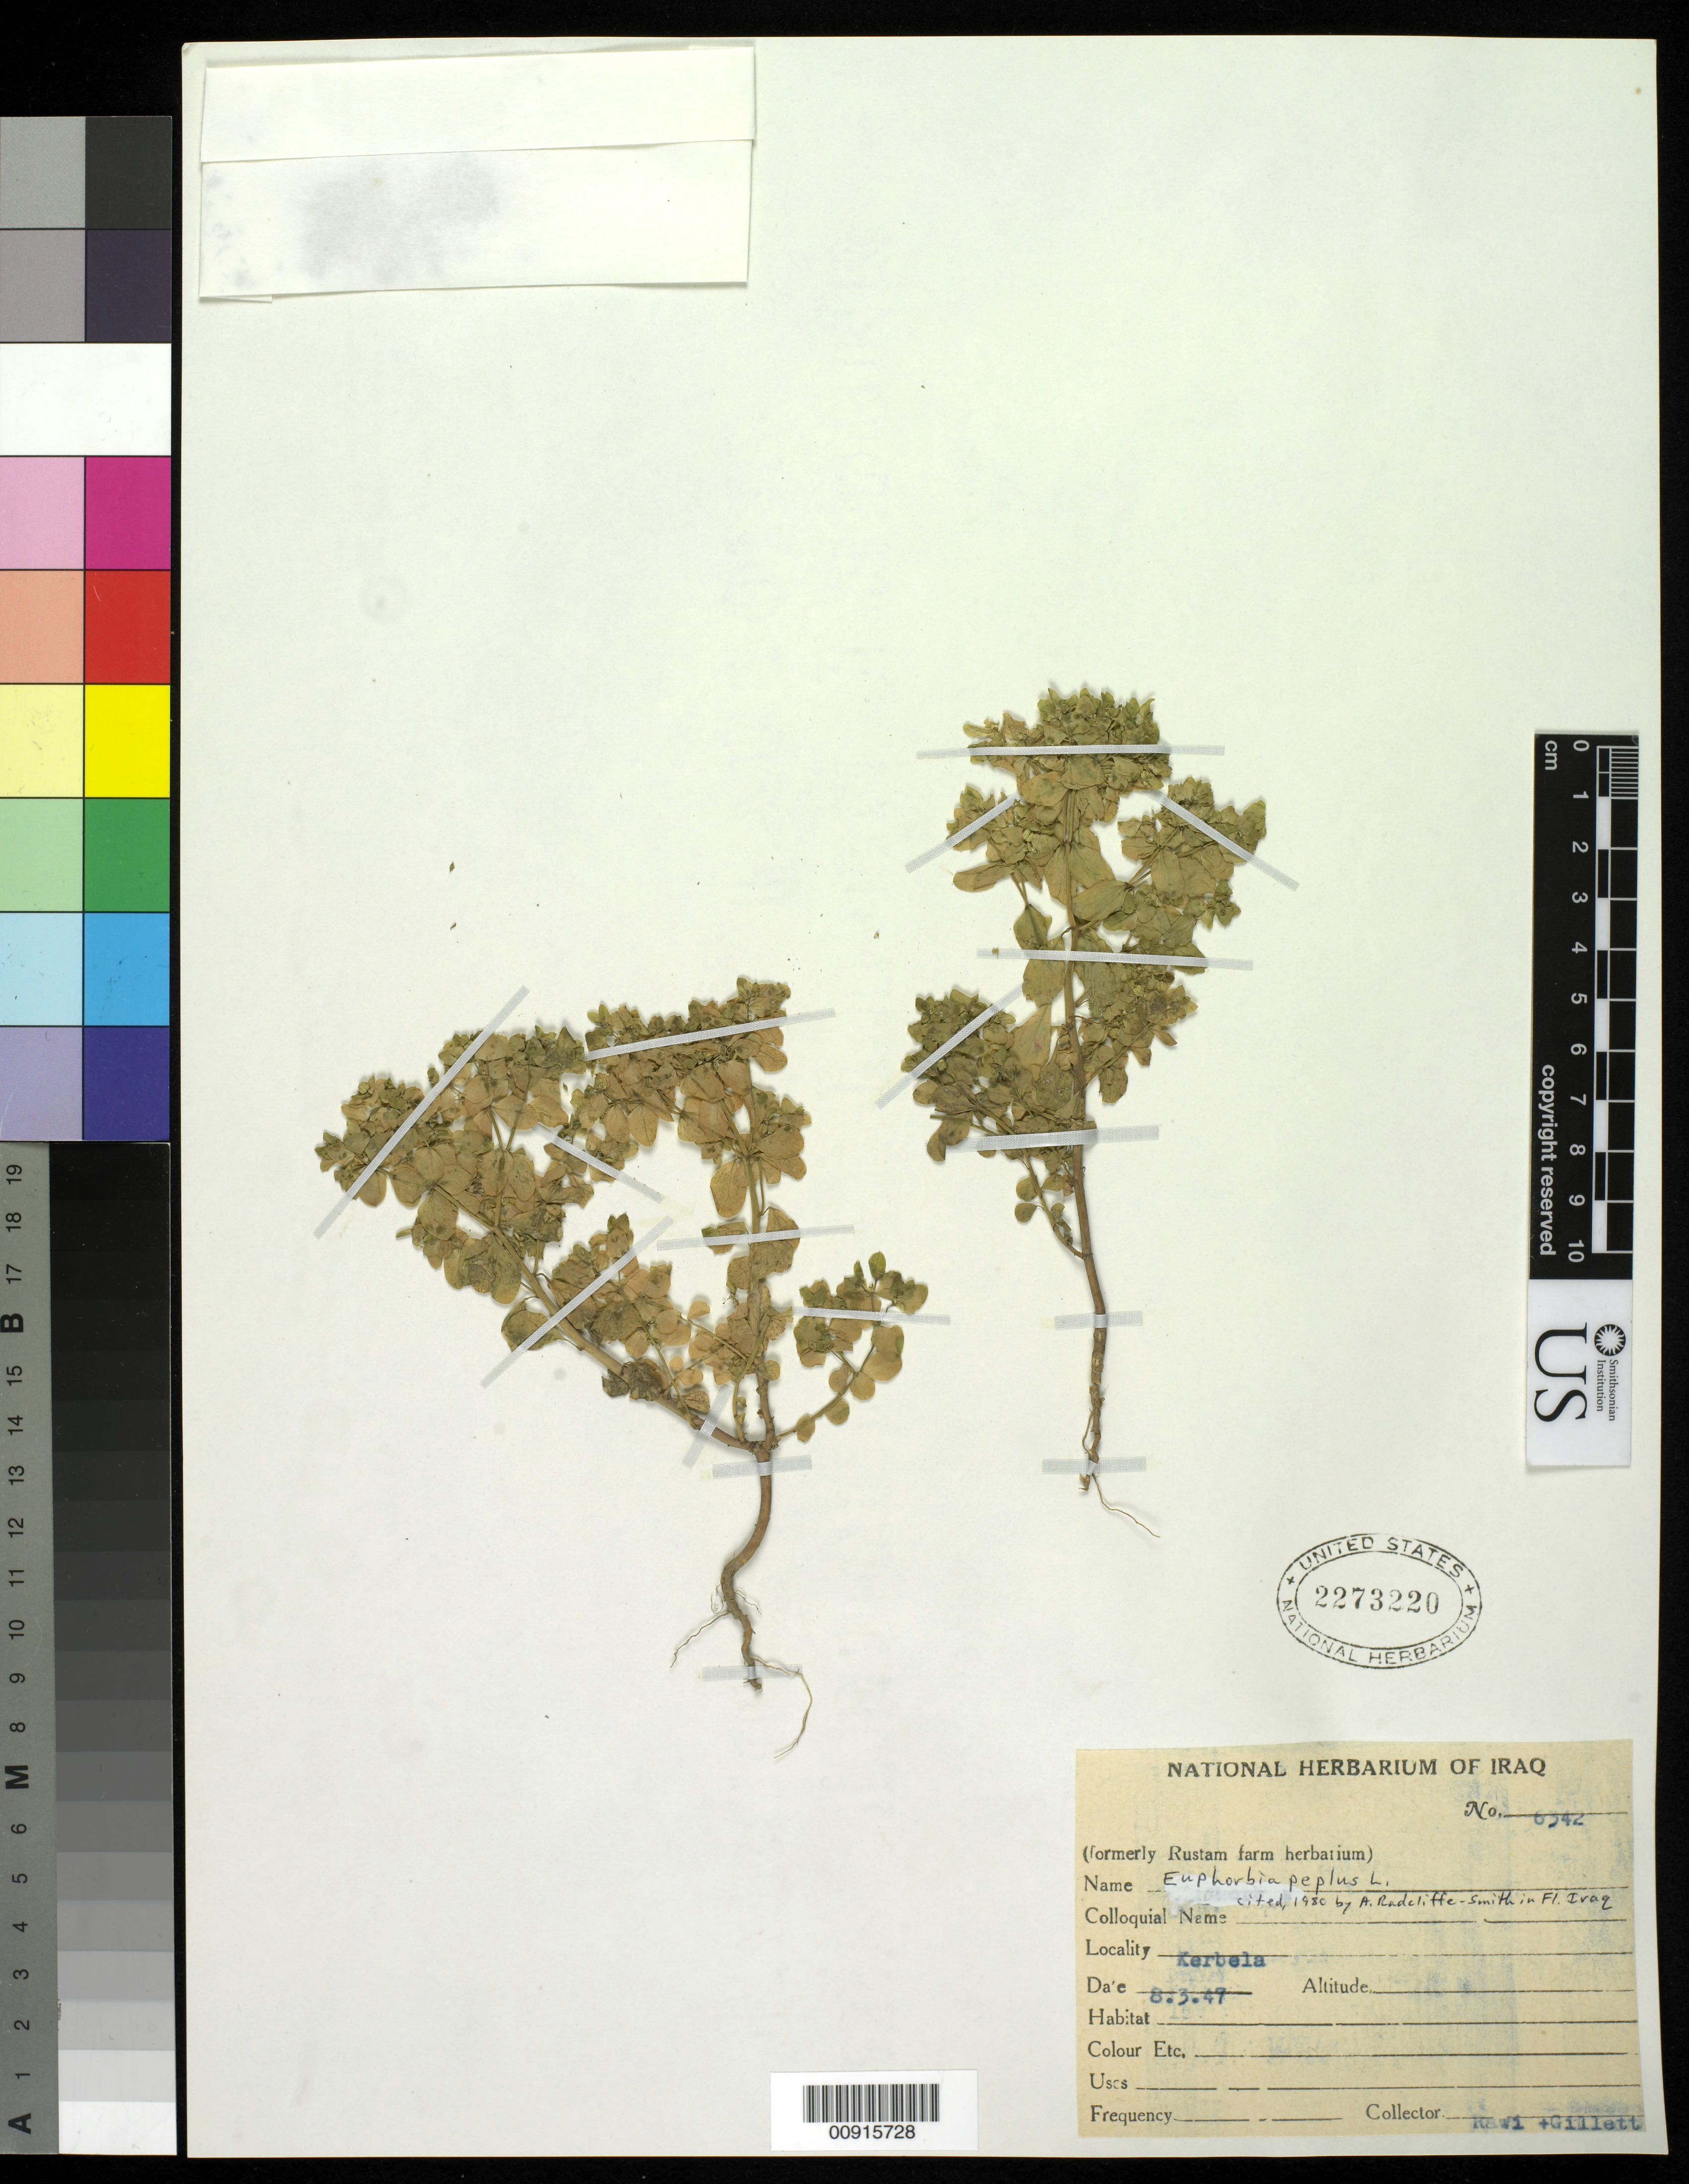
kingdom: Plantae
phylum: Tracheophyta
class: Magnoliopsida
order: Malpighiales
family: Euphorbiaceae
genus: Euphorbia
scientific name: Euphorbia peplus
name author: L.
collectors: -. Rawi & Gillett, --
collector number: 6342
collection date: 1947-03-08 or 1947-08-03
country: Iraq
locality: Kerbela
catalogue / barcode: US 2273220